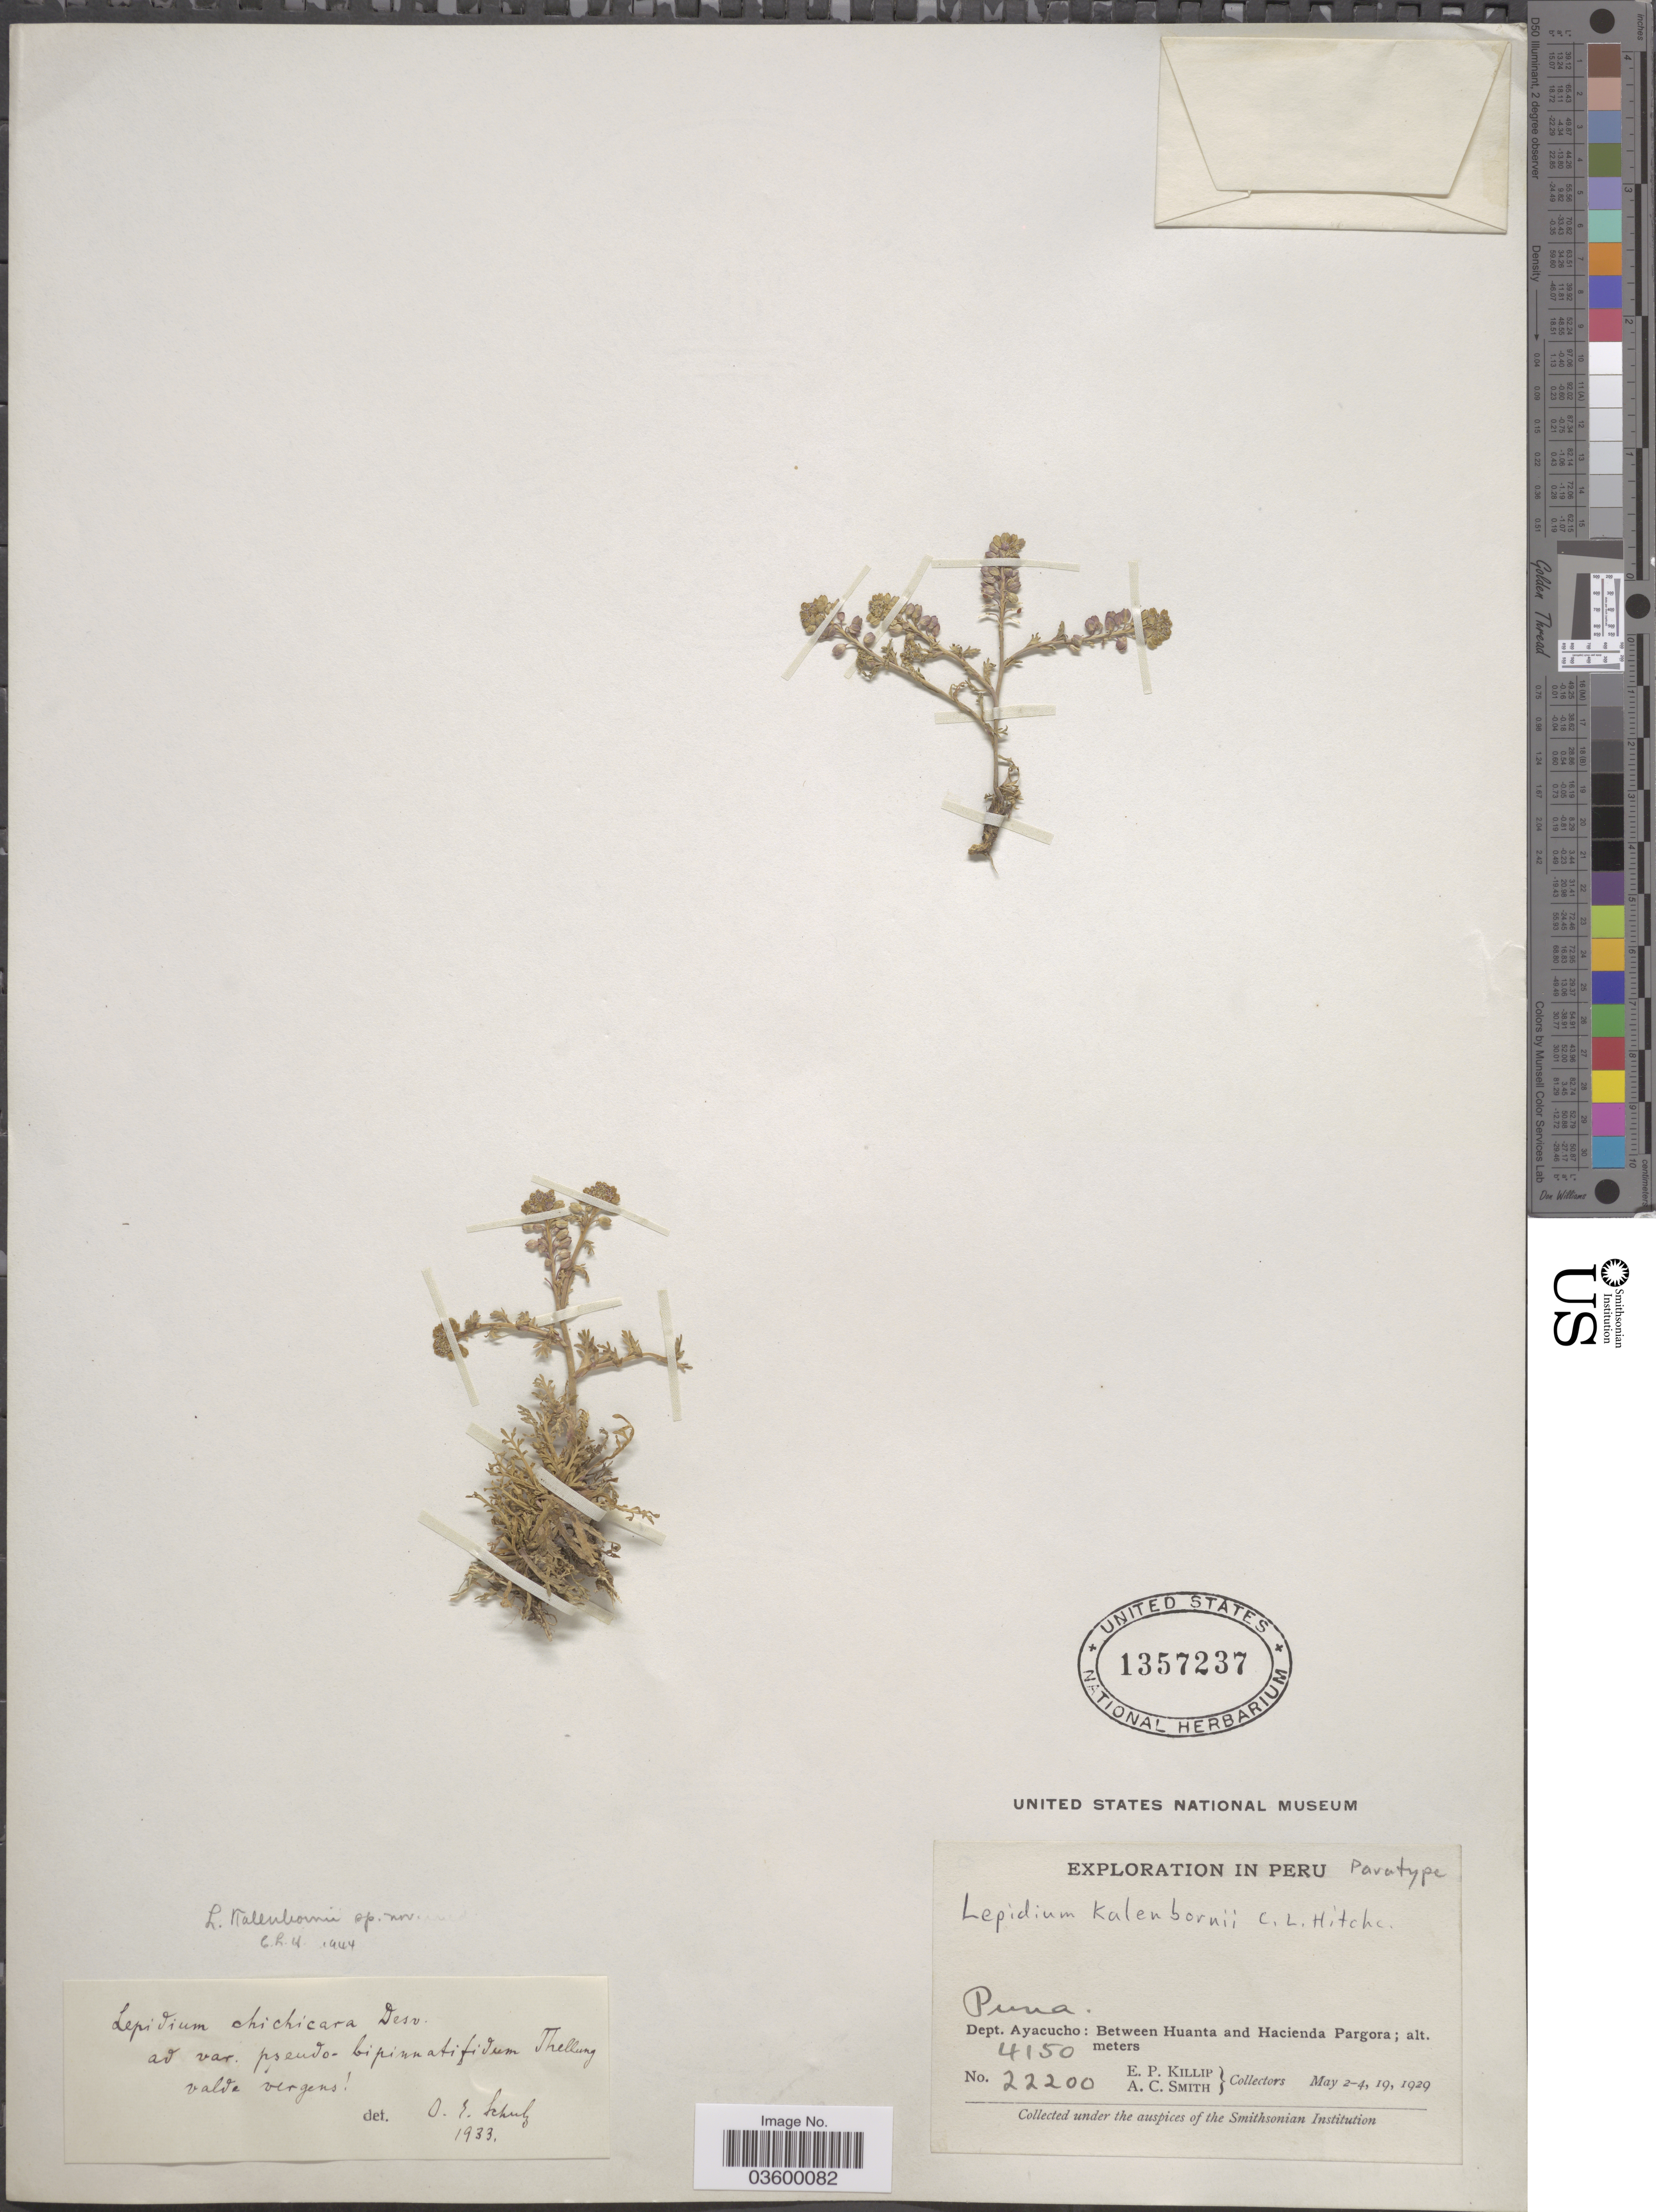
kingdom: Plantae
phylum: Tracheophyta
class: Magnoliopsida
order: Brassicales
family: Brassicaceae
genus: Lepidium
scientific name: Lepidium kalenbornii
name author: C.L. Hitchc.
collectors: E. P. Killip & A. C. Smith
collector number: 22200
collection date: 1929-05-02/1929-05-19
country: Peru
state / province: Ayacucho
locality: Puna. Dept. Ayacucho: Between Huanta and Hacienda Pargora.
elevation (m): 4150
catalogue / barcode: US 1357237